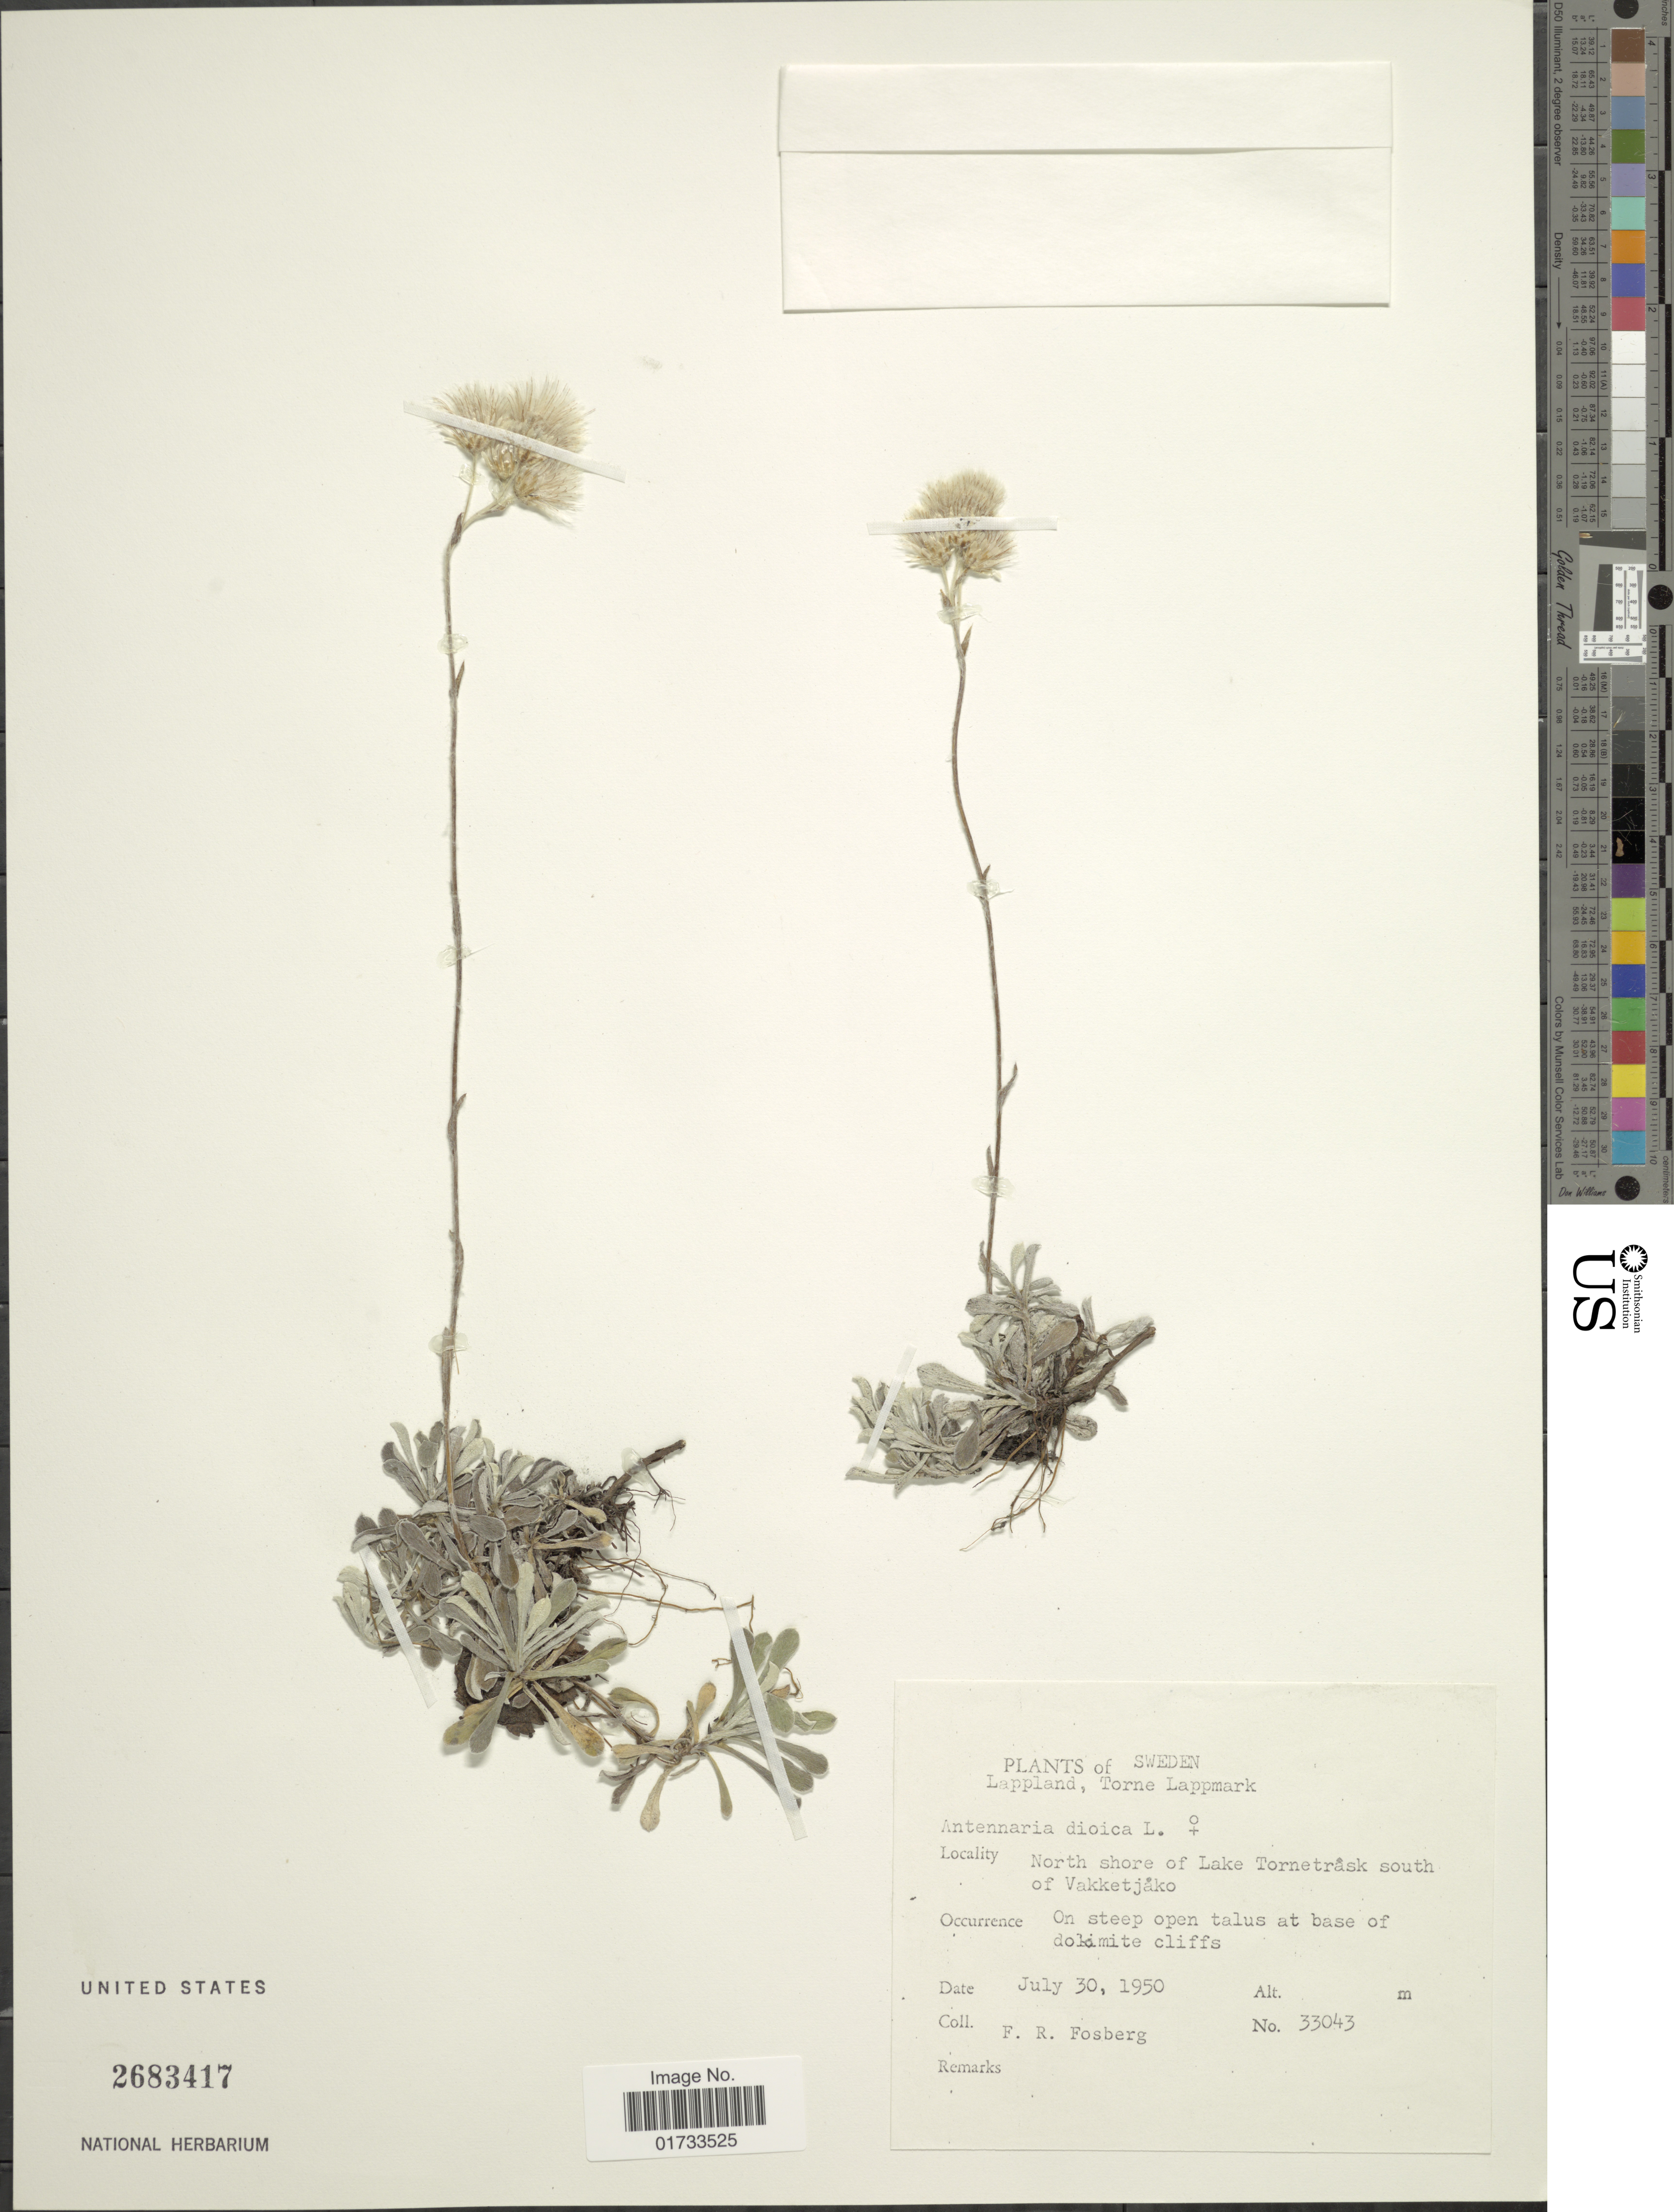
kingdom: Plantae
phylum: Tracheophyta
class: Magnoliopsida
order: Asterales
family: Asteraceae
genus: Antennaria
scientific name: Antennaria dioica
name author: (L.) Gaertn.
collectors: F. R. Fosberg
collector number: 33043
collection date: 1950-07-30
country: Finland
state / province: Lappi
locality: Lappland, Torne Lappmark, north shore of Lake Tornetrask south of Vakketjáko, on steep open talus at base of dolomite cliffs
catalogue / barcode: US 2683417